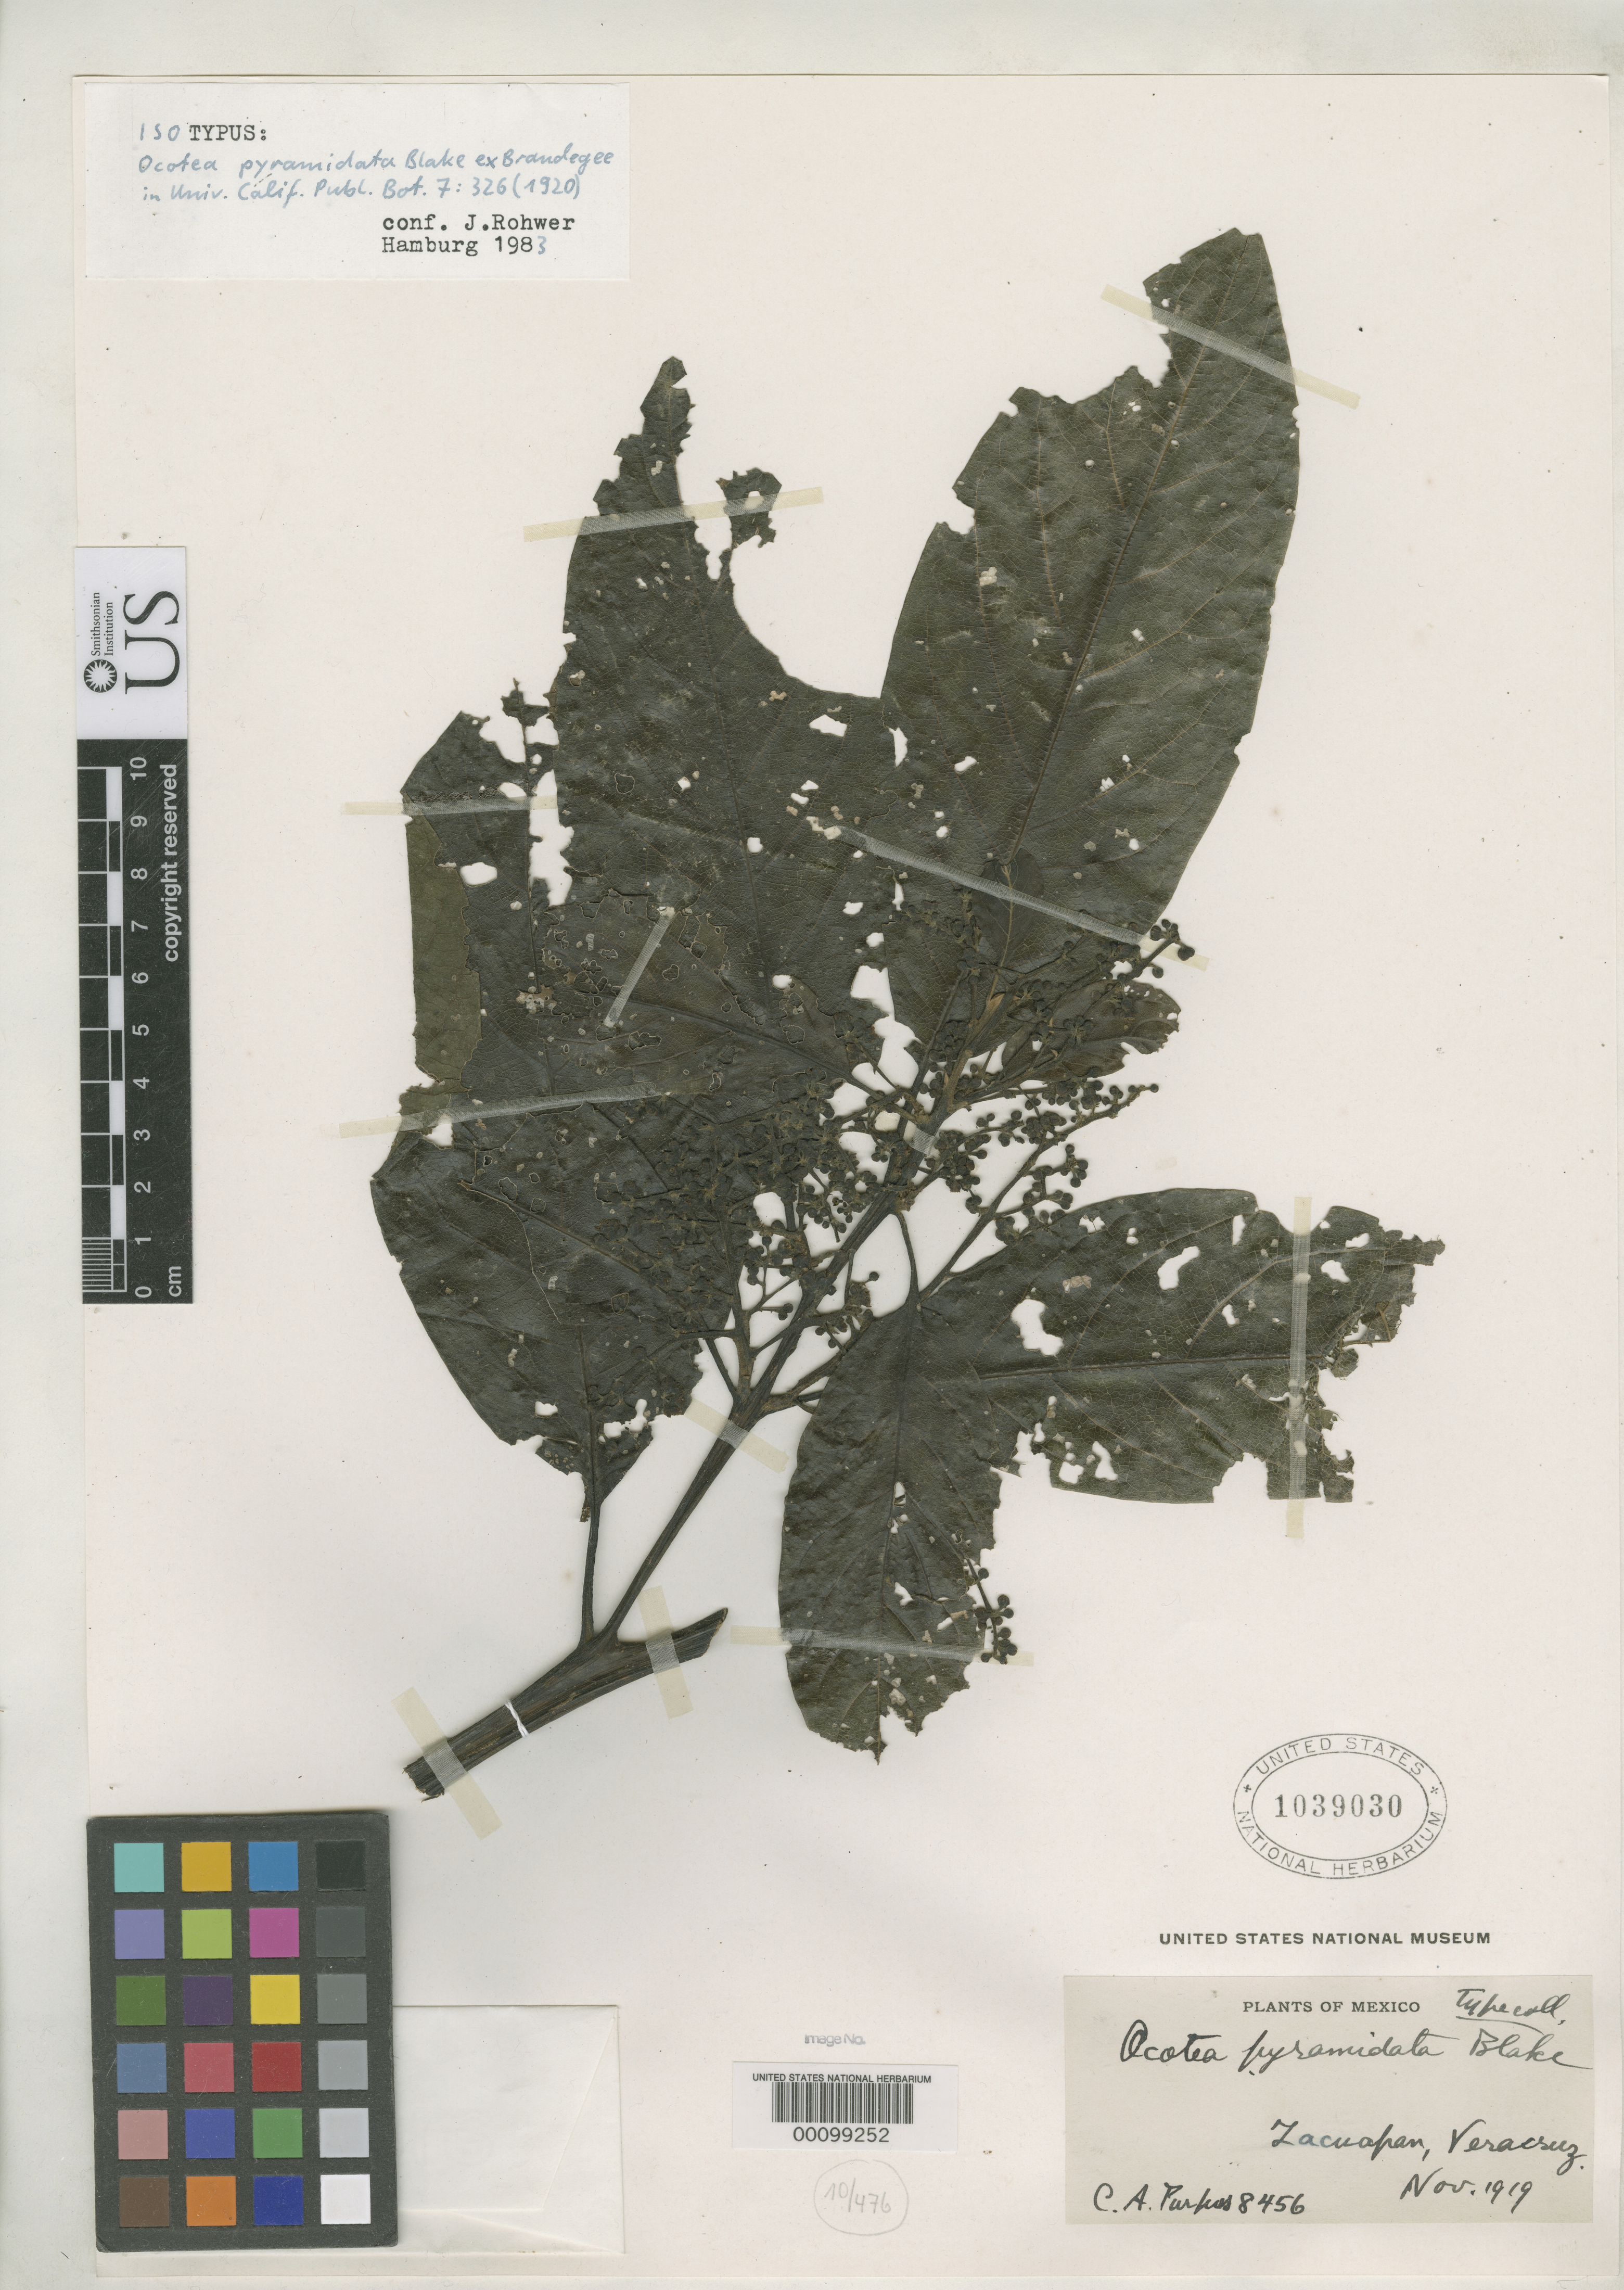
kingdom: Plantae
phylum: Tracheophyta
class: Magnoliopsida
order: Laurales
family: Lauraceae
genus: Ocotea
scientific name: Ocotea pyramidata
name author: S.F. Blake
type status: Isotype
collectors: C. A. Purpus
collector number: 8456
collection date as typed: Nov 1919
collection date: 1919-11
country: Mexico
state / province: Veracruz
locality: Zacuapan.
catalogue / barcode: US 1039030